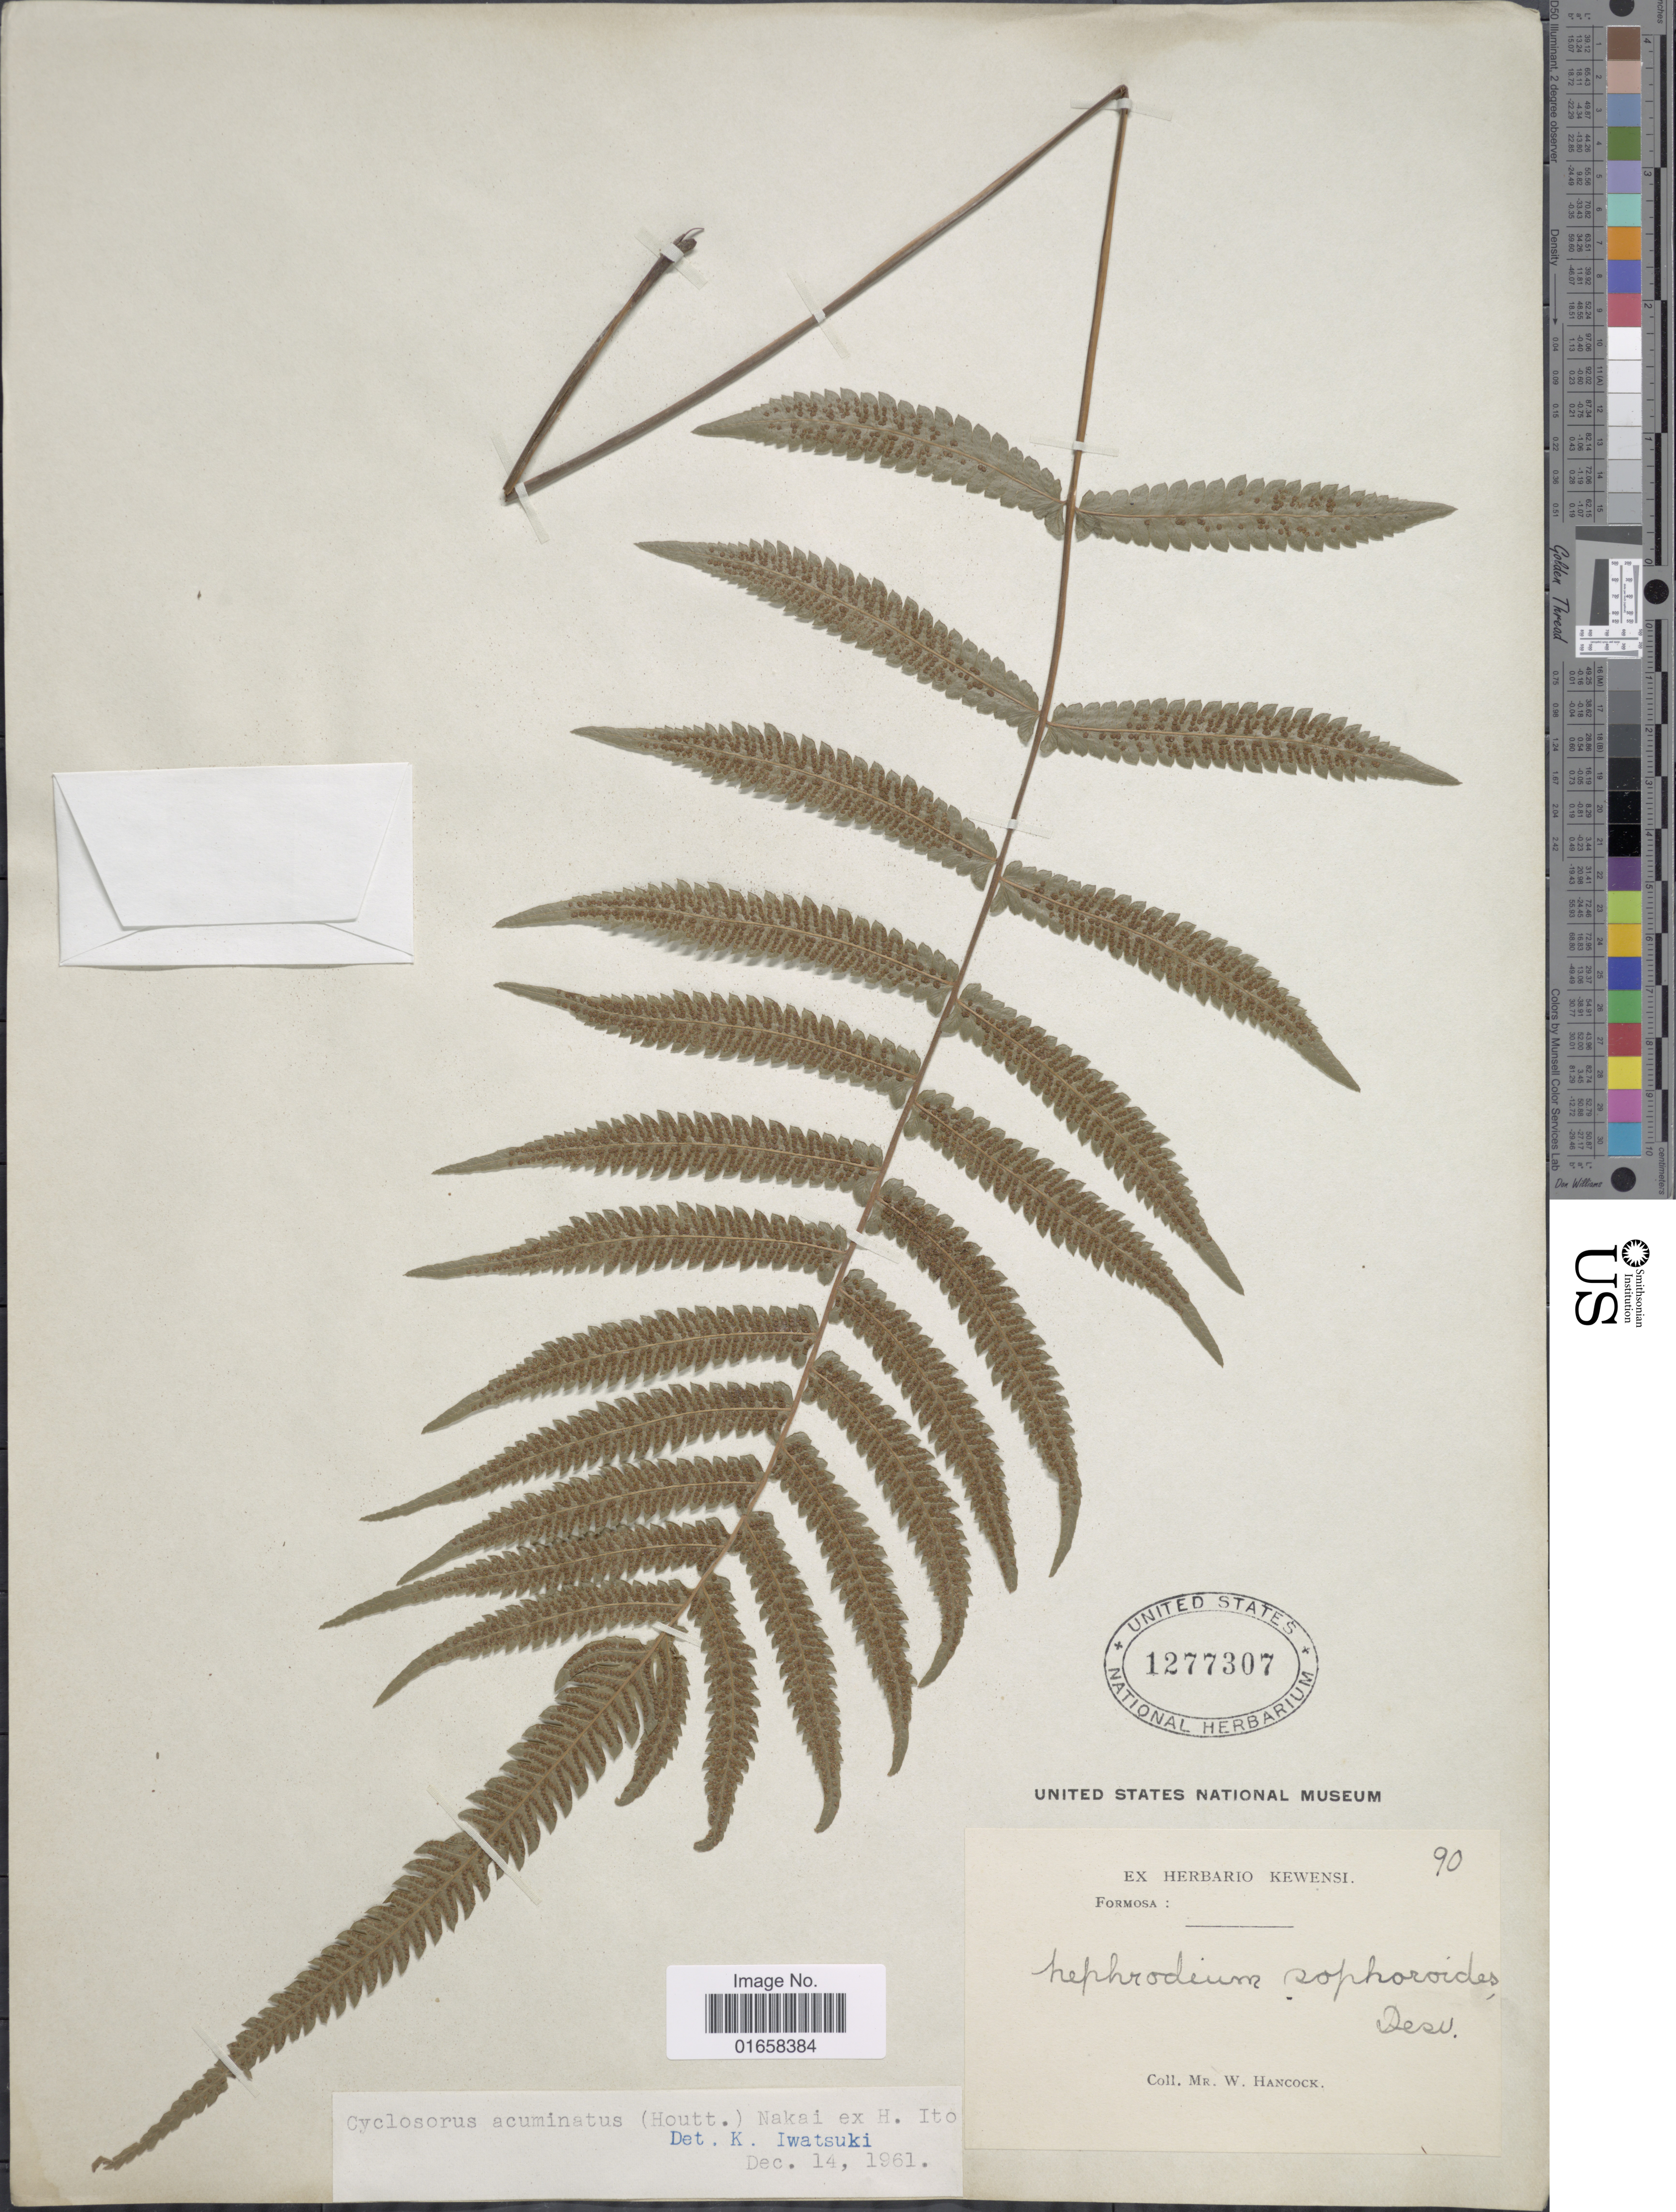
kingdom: Plantae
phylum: Tracheophyta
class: Polypodiopsida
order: Polypodiales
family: Thelypteridaceae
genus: Christella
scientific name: Christella acuminata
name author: (Houtt.) H. Lév.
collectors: W. Hancock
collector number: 90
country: Taiwan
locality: Formosa.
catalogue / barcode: US 1277307